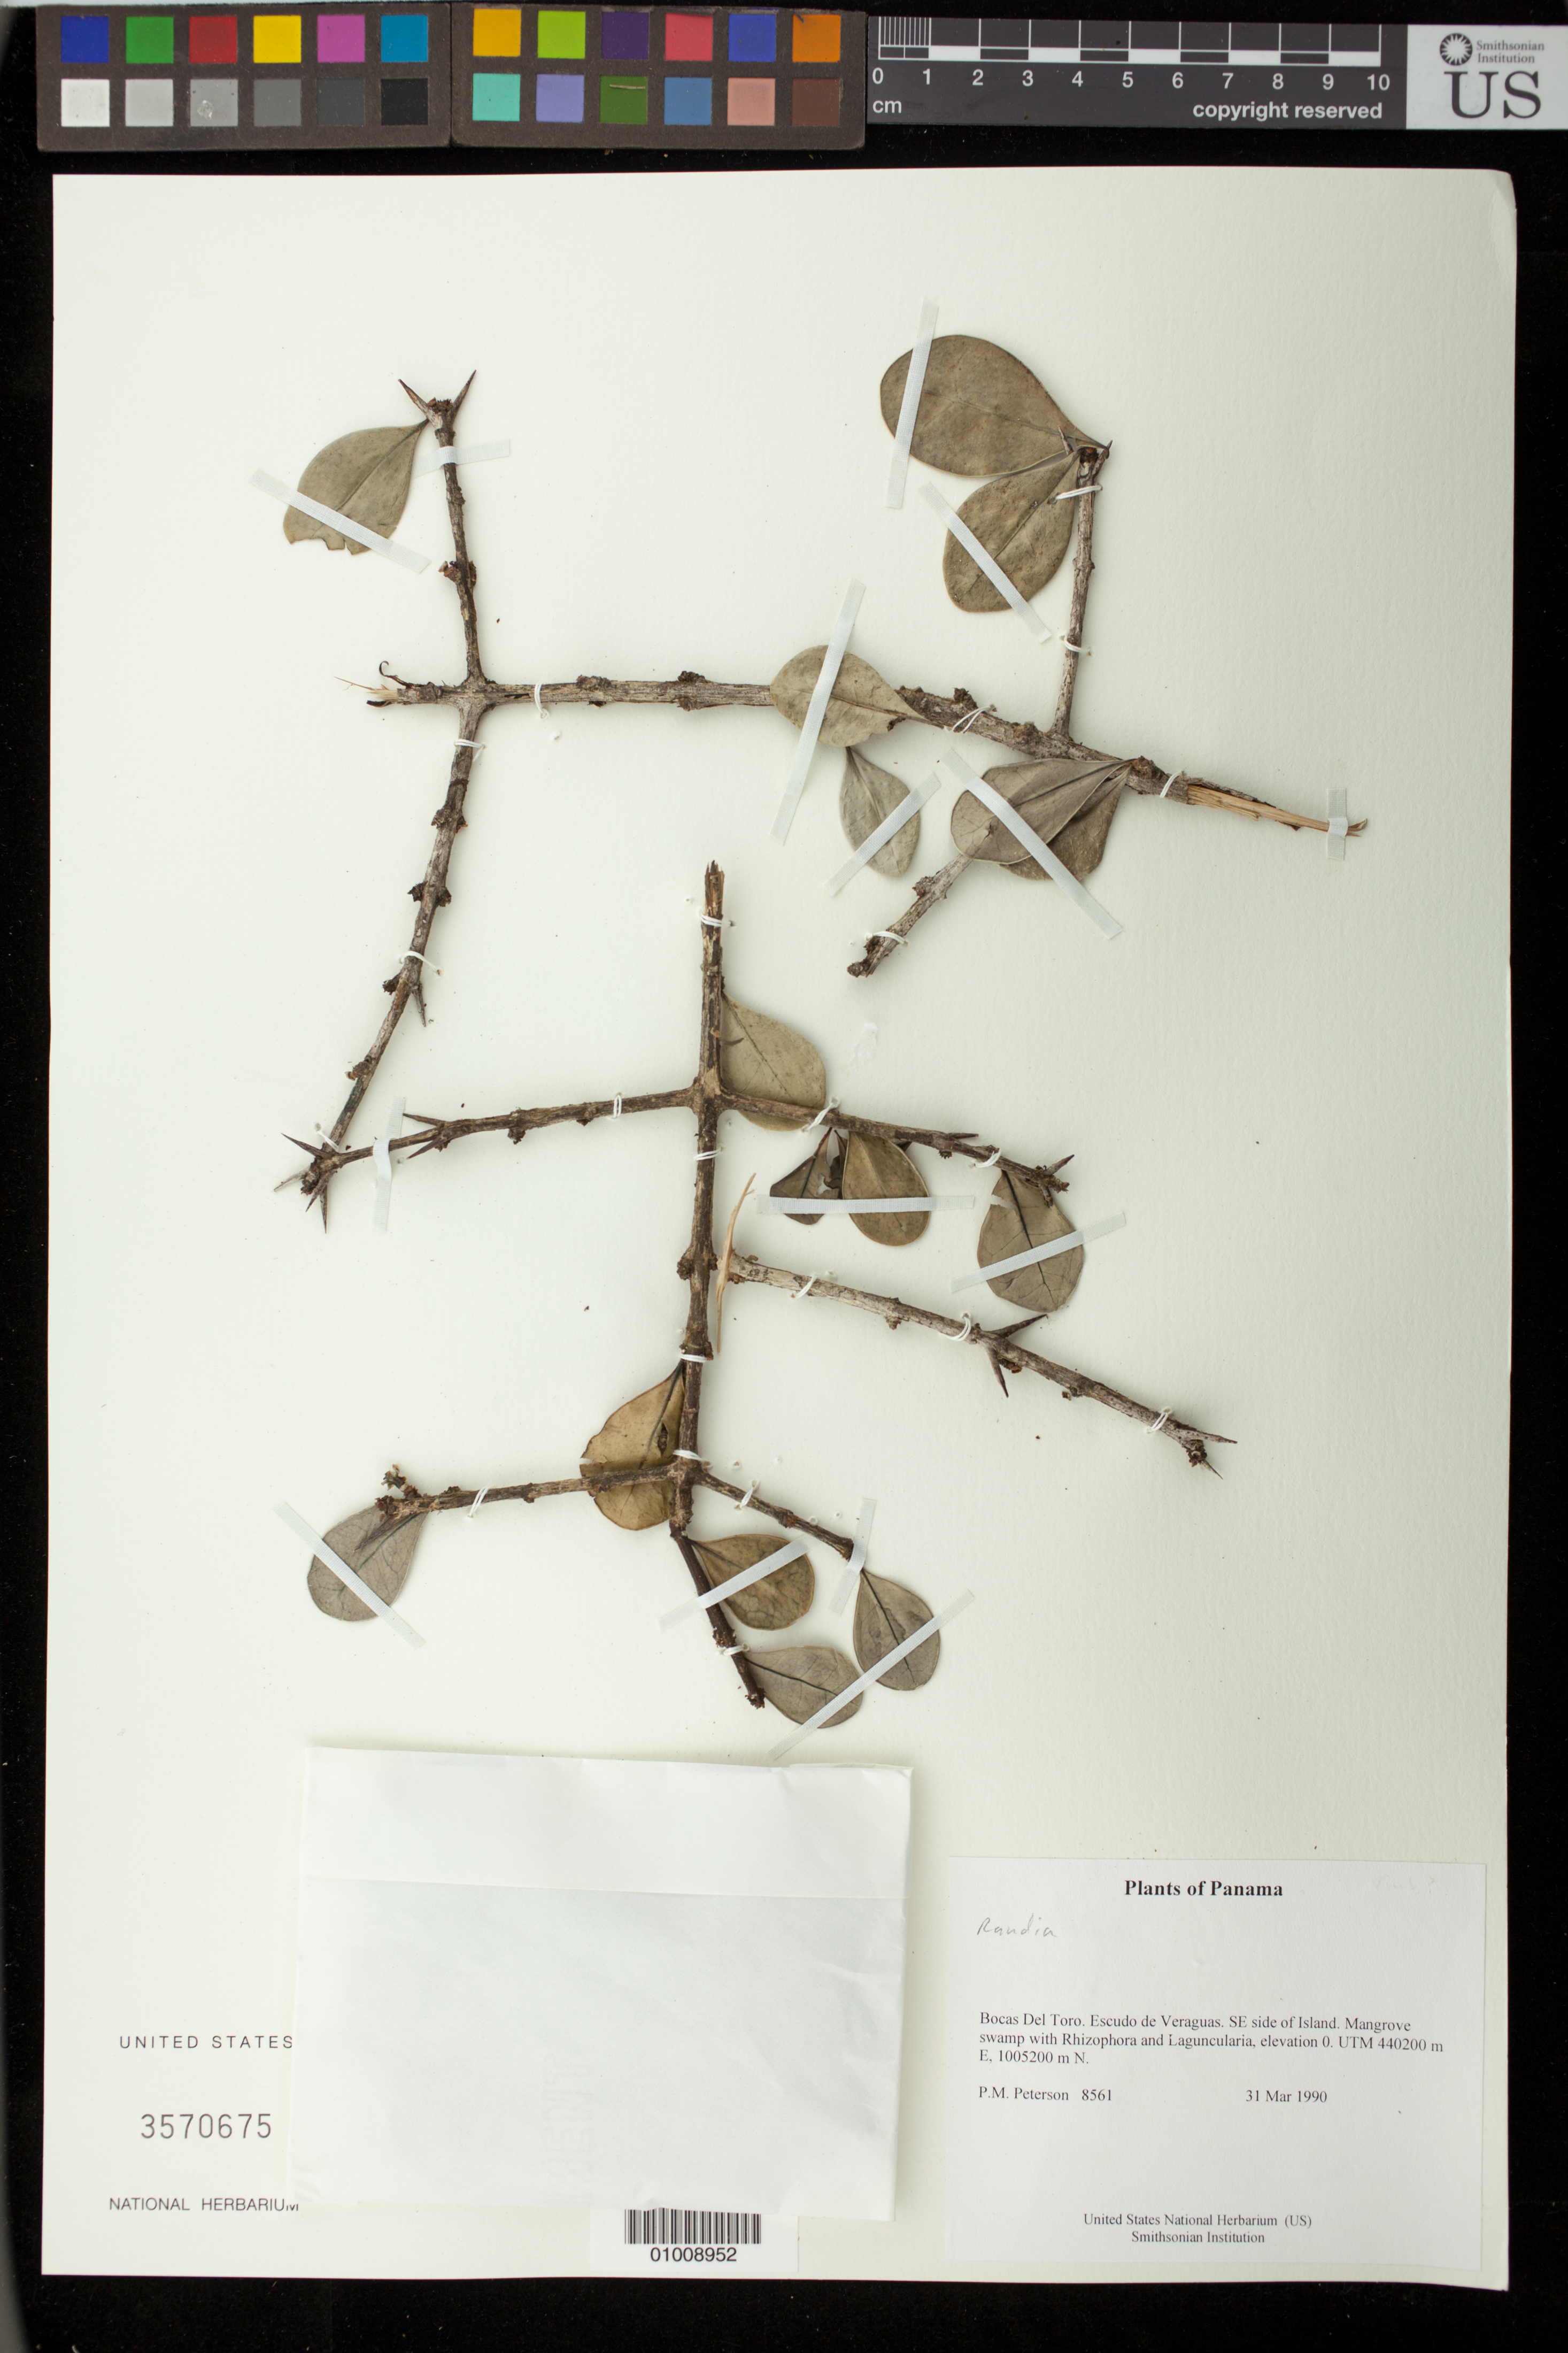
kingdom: Plantae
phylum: Tracheophyta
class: Magnoliopsida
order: Gentianales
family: Rubiaceae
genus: Randia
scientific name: Randia sp.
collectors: P. M. Peterson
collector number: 08561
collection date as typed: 31 Mar 1990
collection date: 1990-03-31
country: Panama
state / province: Bocas del Toro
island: Escudo de Veraguas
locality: SE side of Island.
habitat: Mangrove swamp with Rhizophora and Laguncularia, UTM 440200 m E, 1005200 m N.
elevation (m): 0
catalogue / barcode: US 3570701